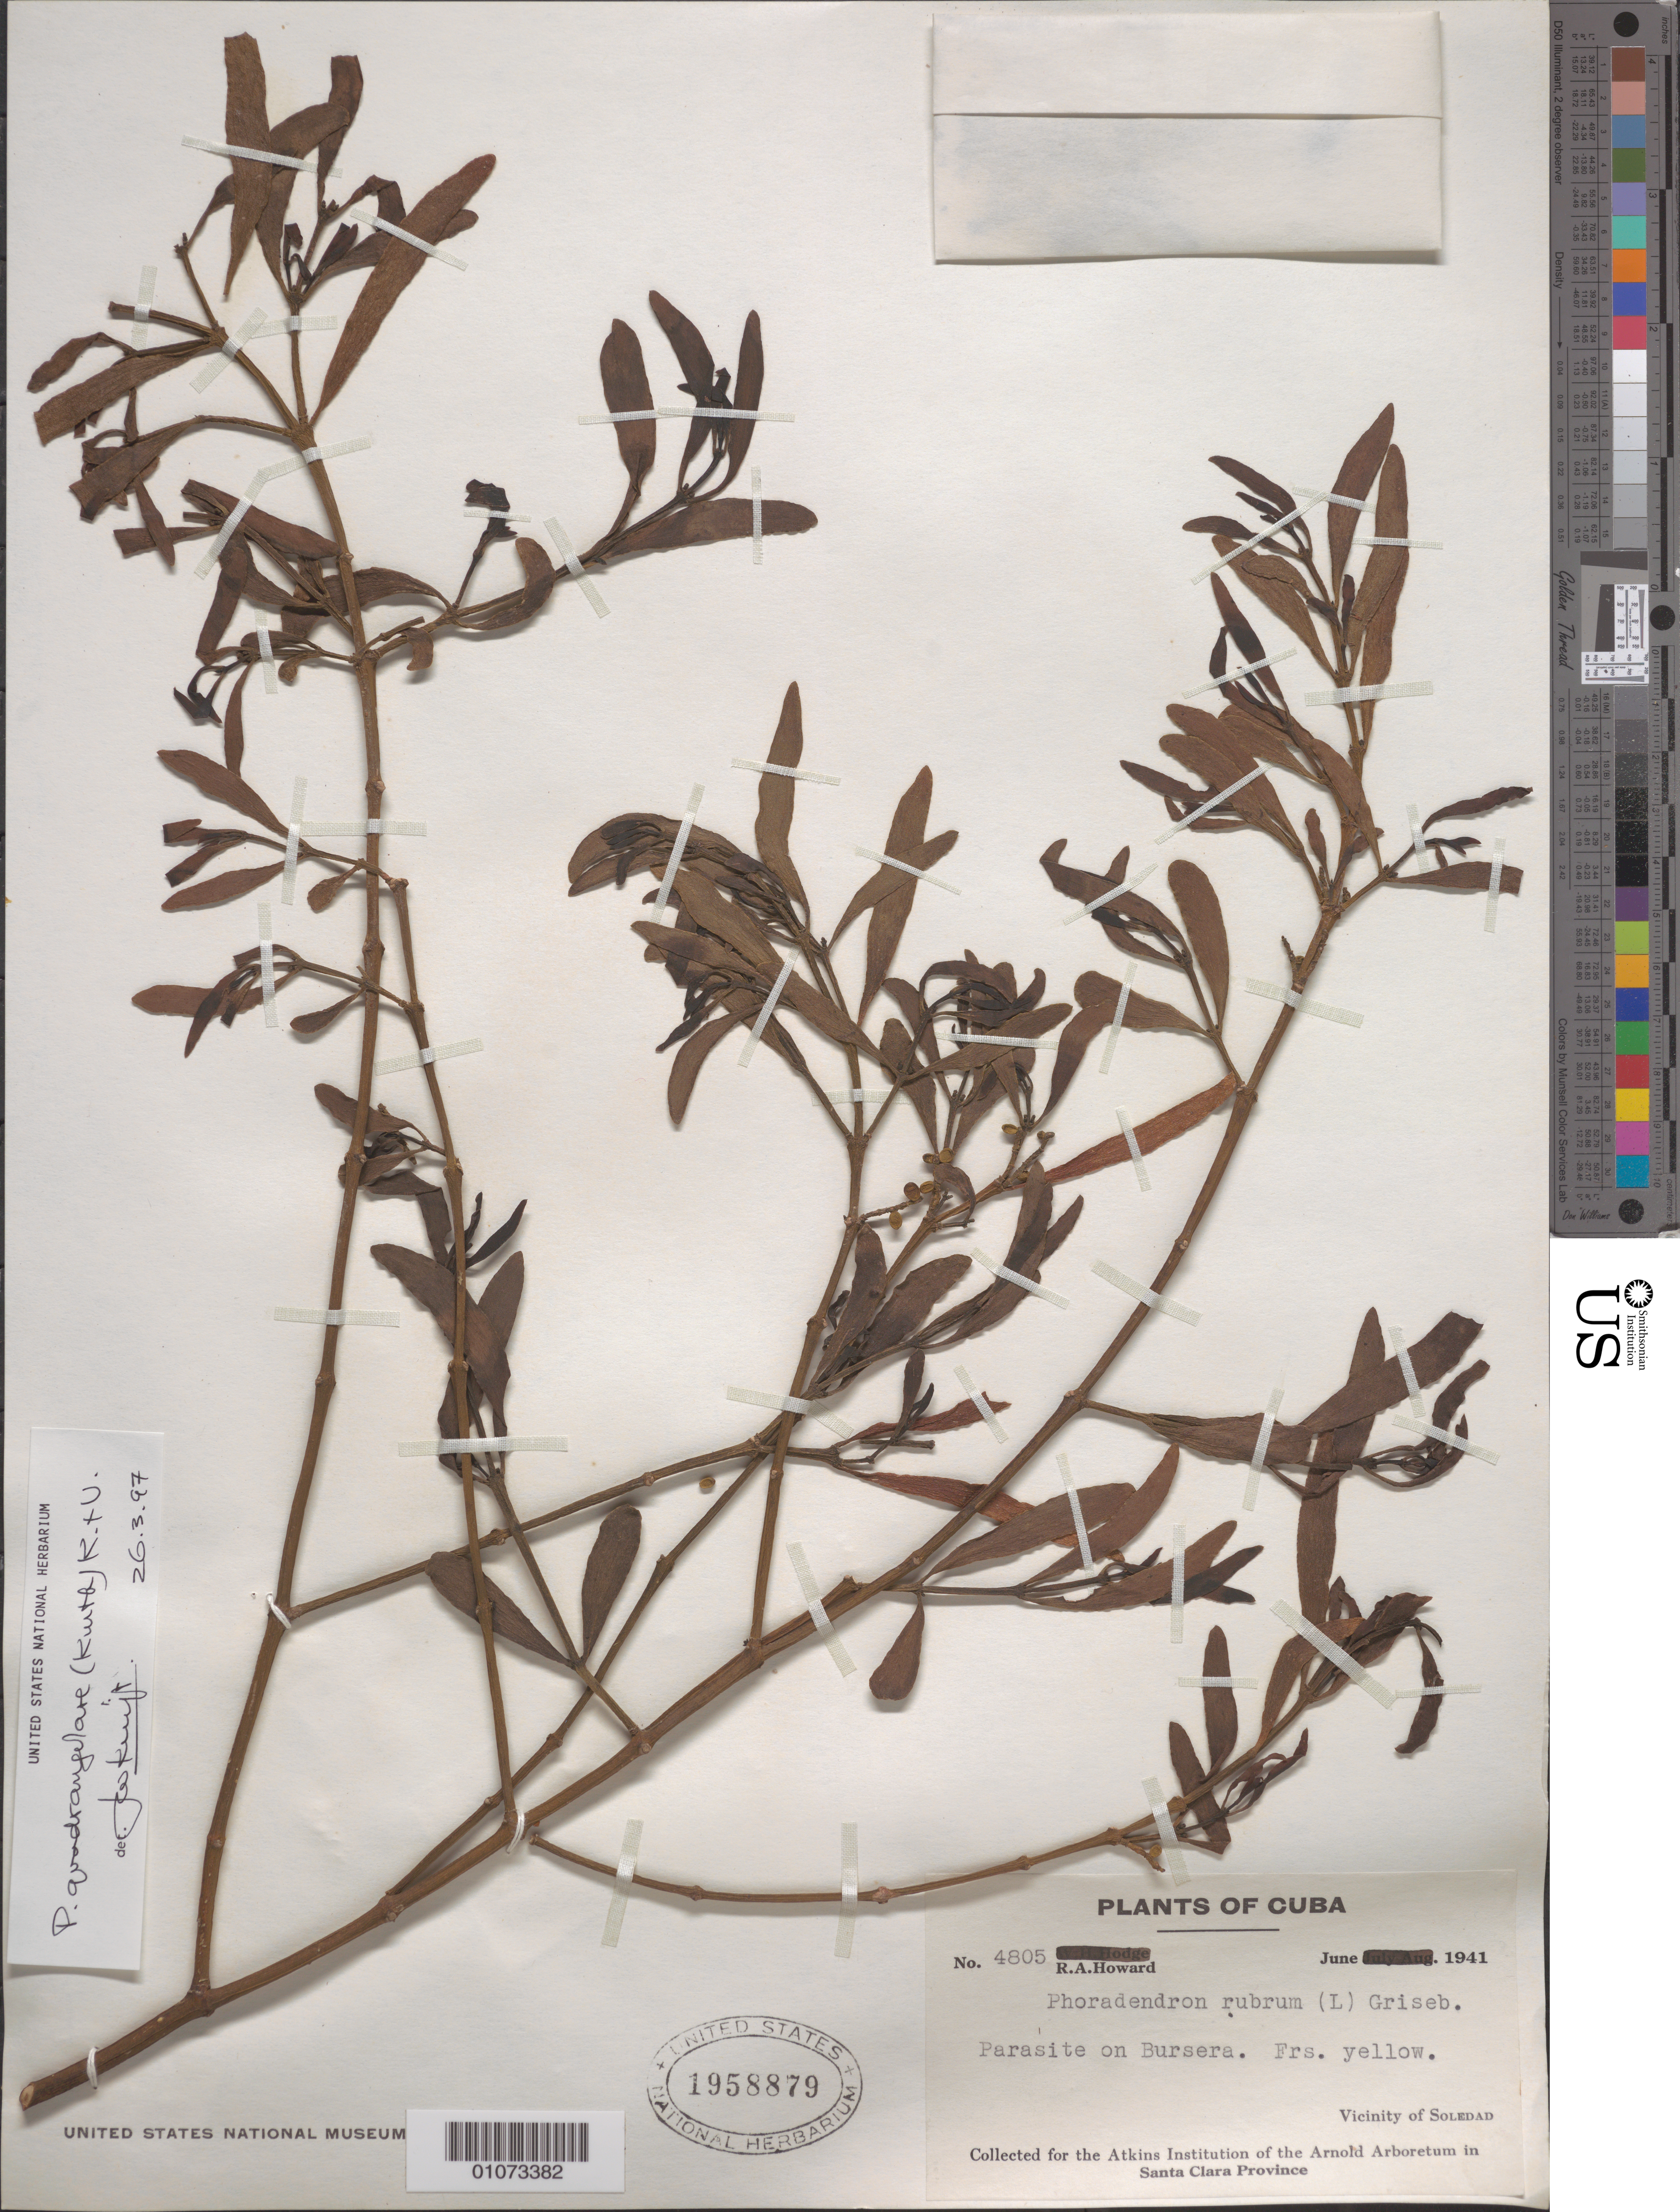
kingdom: Plantae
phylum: Tracheophyta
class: Magnoliopsida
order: Santalales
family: Viscaceae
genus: Phoradendron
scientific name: Phoradendron quadrangulare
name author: (Kunth) Griseb.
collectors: R. A. Howard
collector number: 4805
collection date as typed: Jun 1941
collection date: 1941-06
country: Cuba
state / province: Cienfuegos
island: Cuba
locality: Vicinity of Soledad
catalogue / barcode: US 1958879